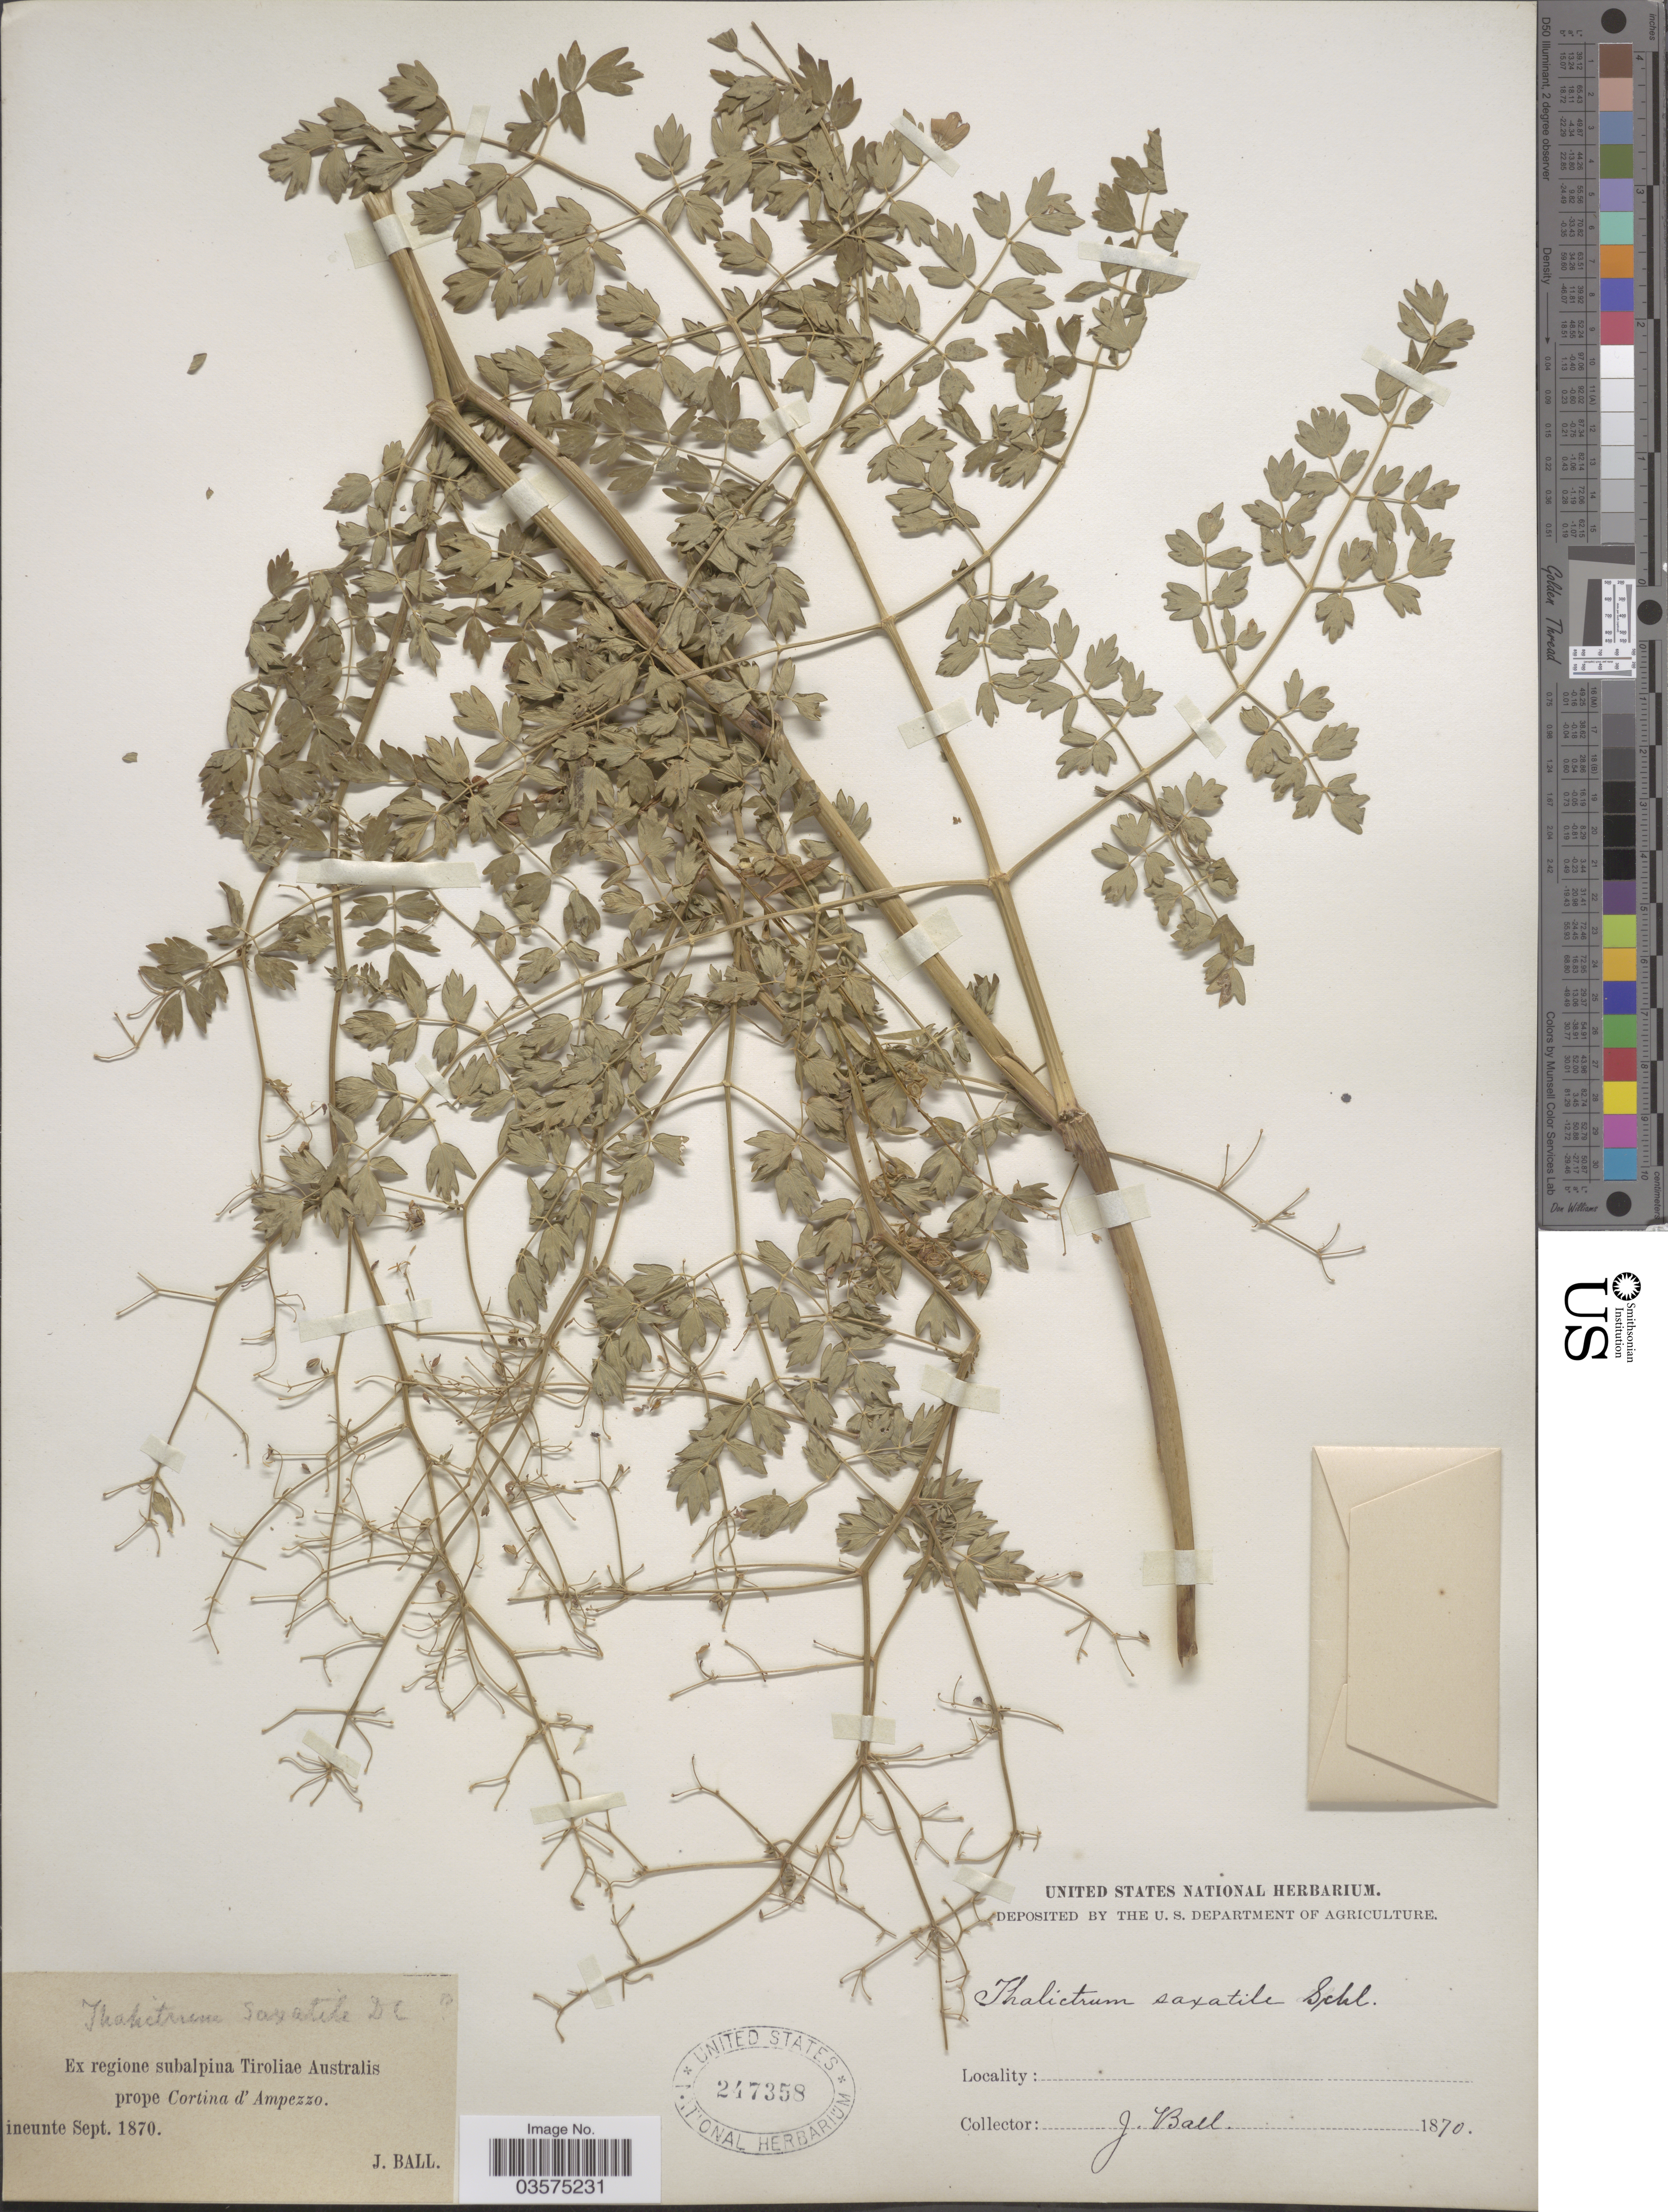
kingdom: Plantae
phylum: Tracheophyta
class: Magnoliopsida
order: Ranunculales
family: Ranunculaceae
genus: Thalictrum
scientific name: Thalictrum saxatile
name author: Schleich. ex DC.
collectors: J. Ball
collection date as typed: ineunte Sept. 1870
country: Italy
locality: Ex regione subalpina Tiroliae Australis prope Cortina d' Ampezzo.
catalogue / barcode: US 247358